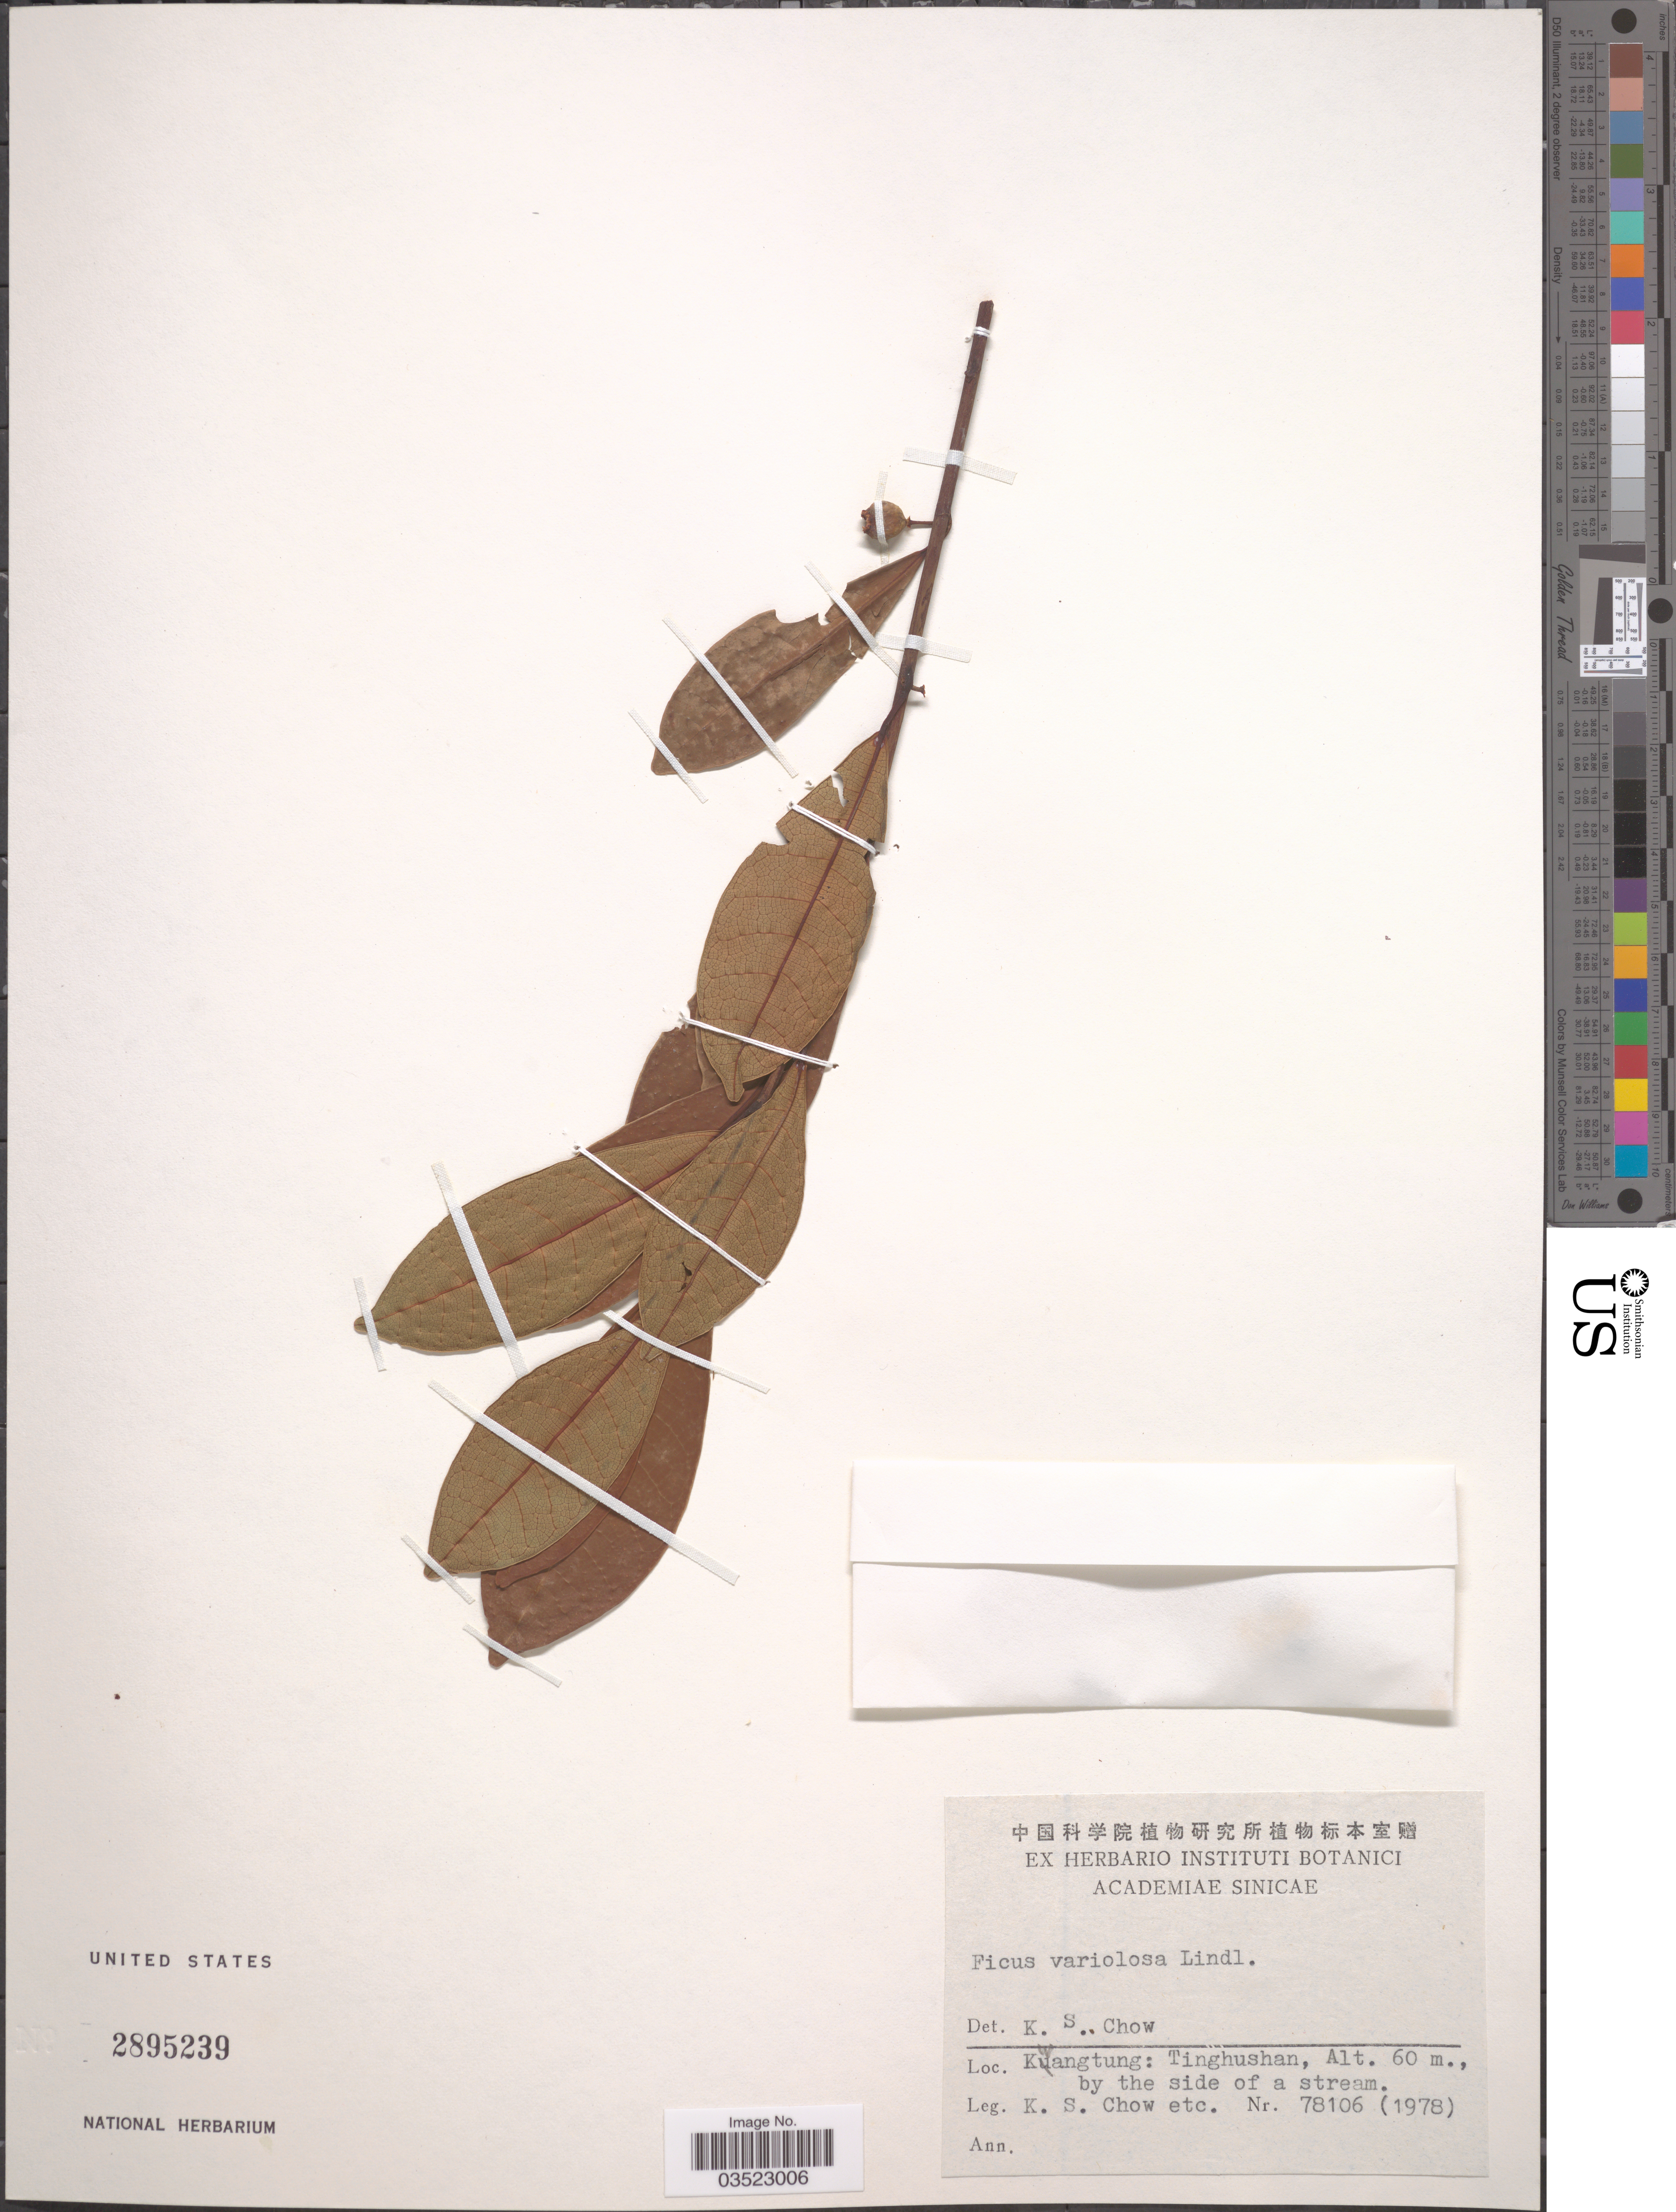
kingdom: Plantae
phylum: Tracheophyta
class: Magnoliopsida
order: Rosales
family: Moraceae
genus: Ficus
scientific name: Ficus variolosa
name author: Lindl. ex Benth.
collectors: K. S. Chow & et al.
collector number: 78106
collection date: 1978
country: China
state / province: Guangdong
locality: Kwangtung: Tinghushan.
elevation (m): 60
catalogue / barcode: US 2895239